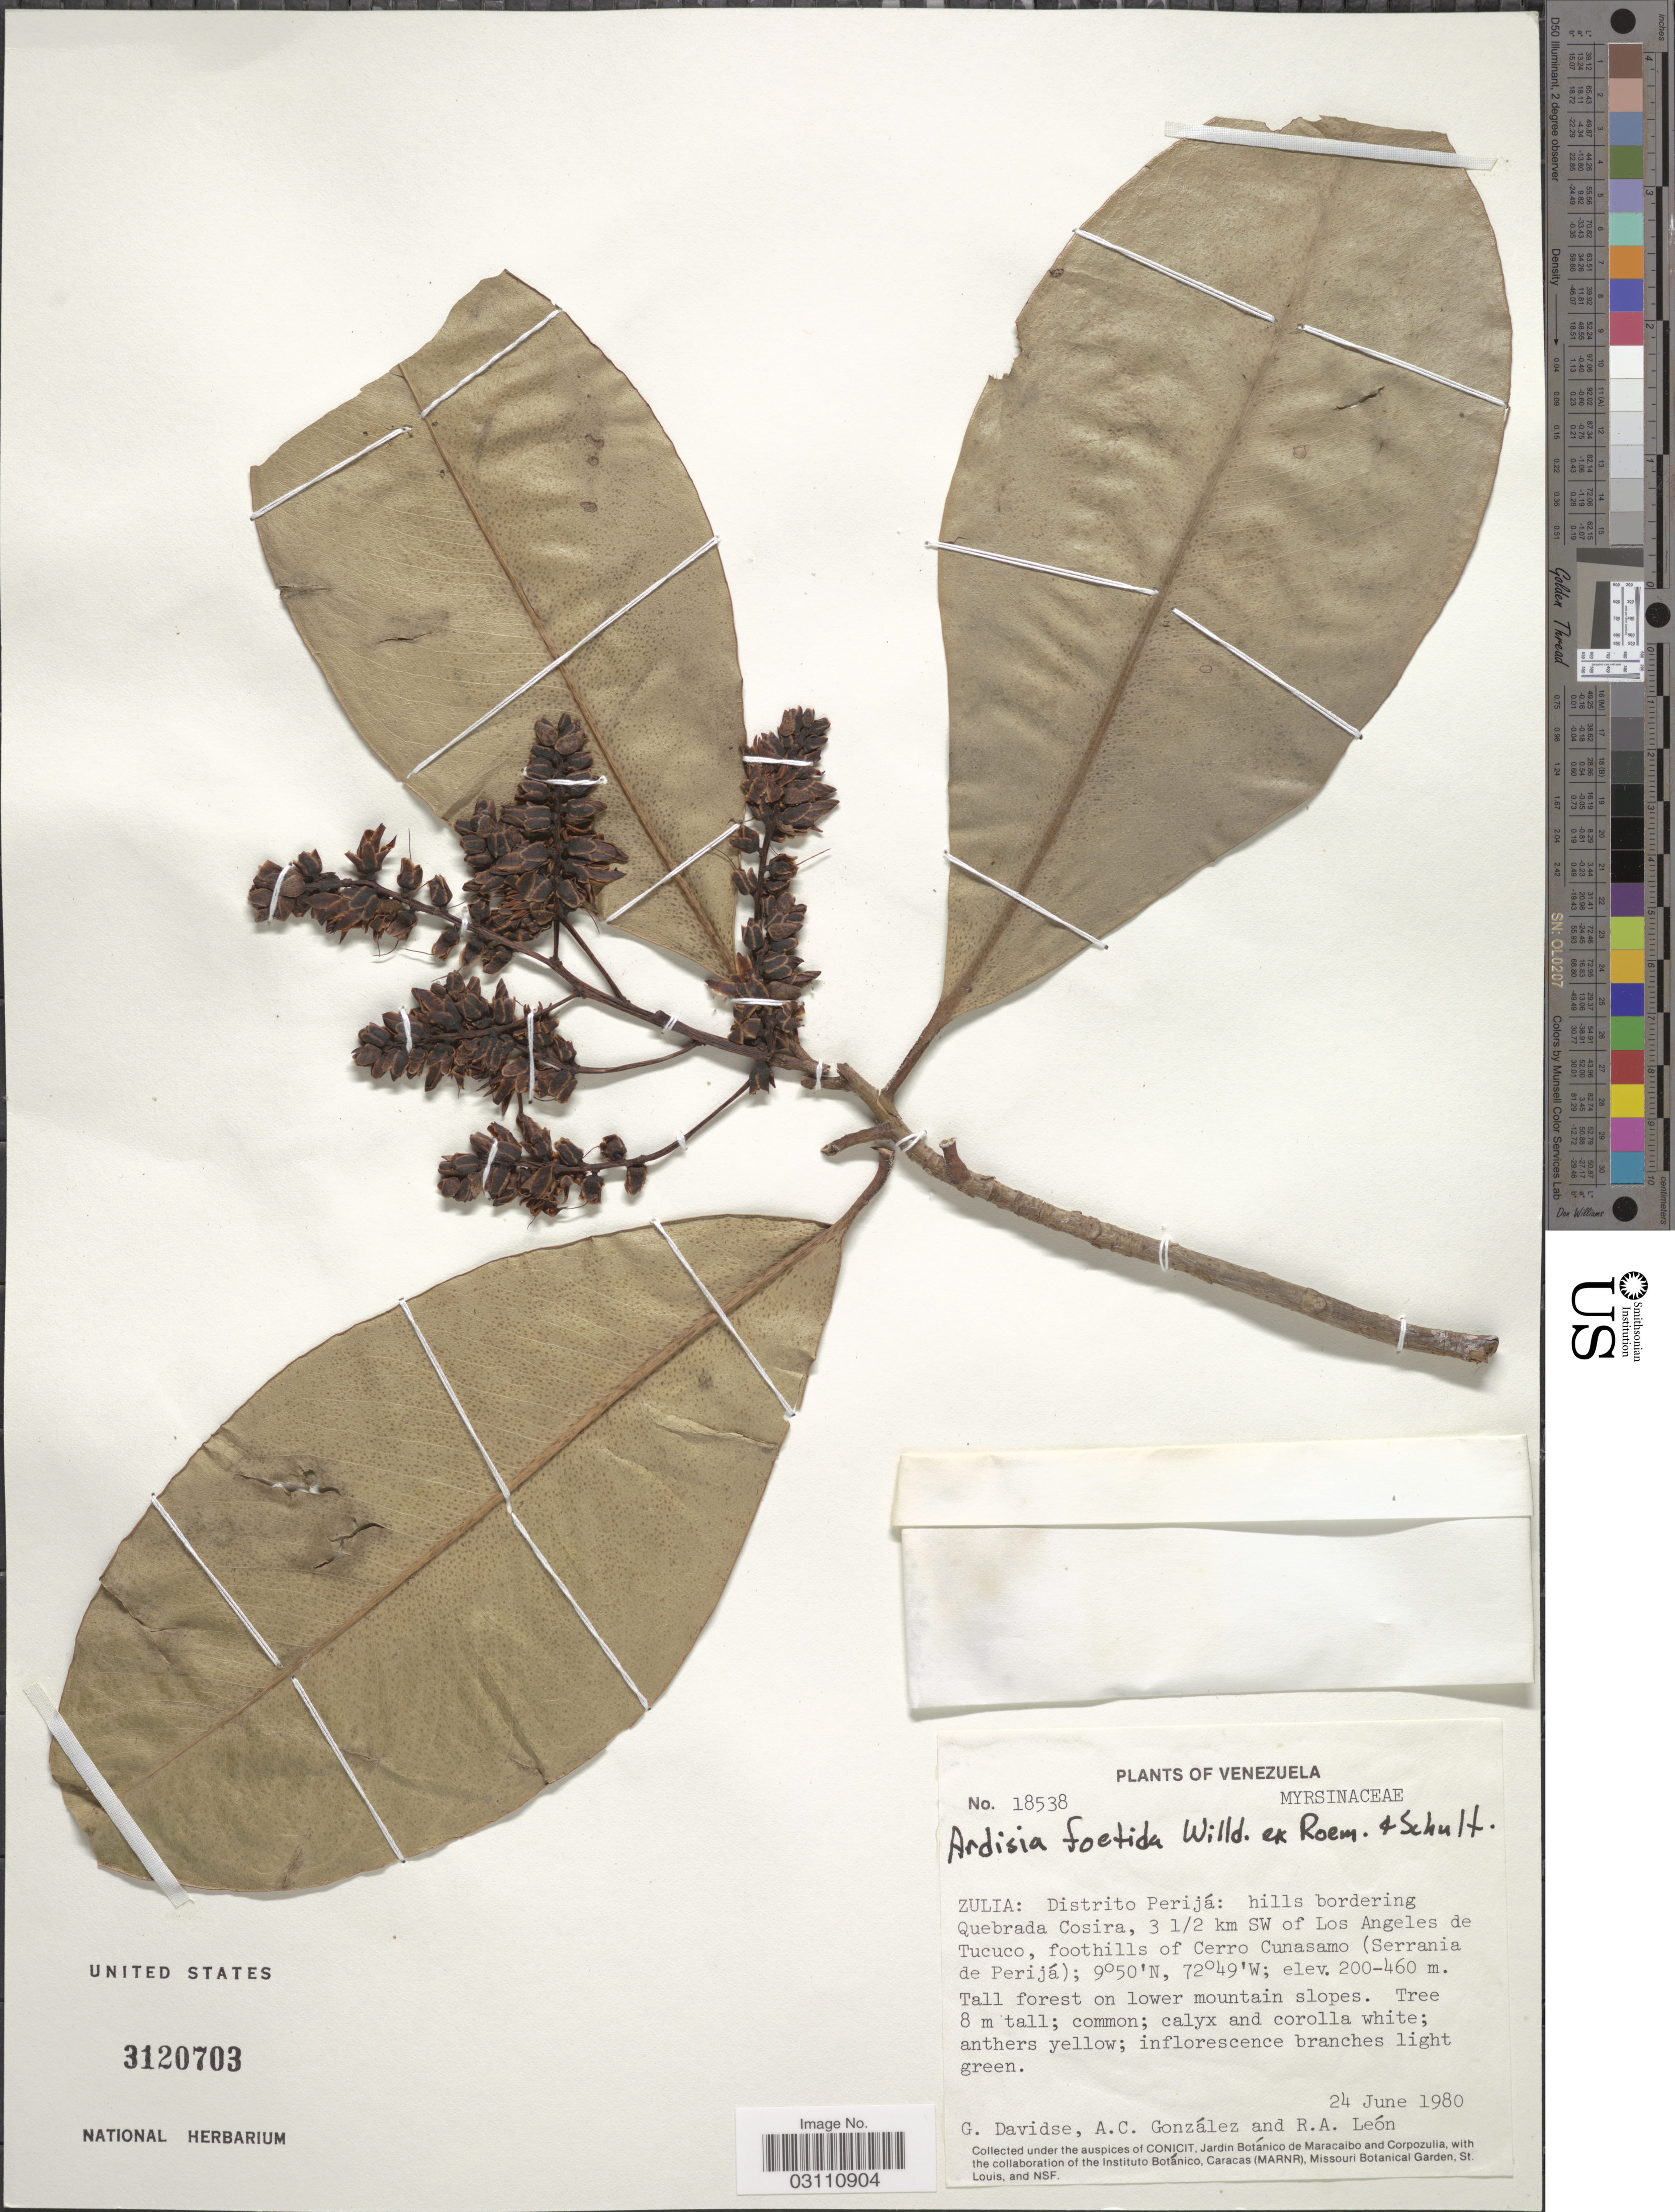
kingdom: Plantae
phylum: Tracheophyta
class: Magnoliopsida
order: Ericales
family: Primulaceae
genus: Ardisia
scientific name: Ardisia foetida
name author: Willd. ex Roem. & Schult.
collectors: G. Davidse, A. C. González & R. A. León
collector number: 18538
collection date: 1980-06-24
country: Venezuela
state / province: Zulia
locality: Distrito Perijá: hills bordering Quebrada Cosira, 3½ km SW of Los Angeles de Tucuco, foothills of Cerro Cunasamo (Serrania de Perijá).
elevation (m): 200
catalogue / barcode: US 3120703